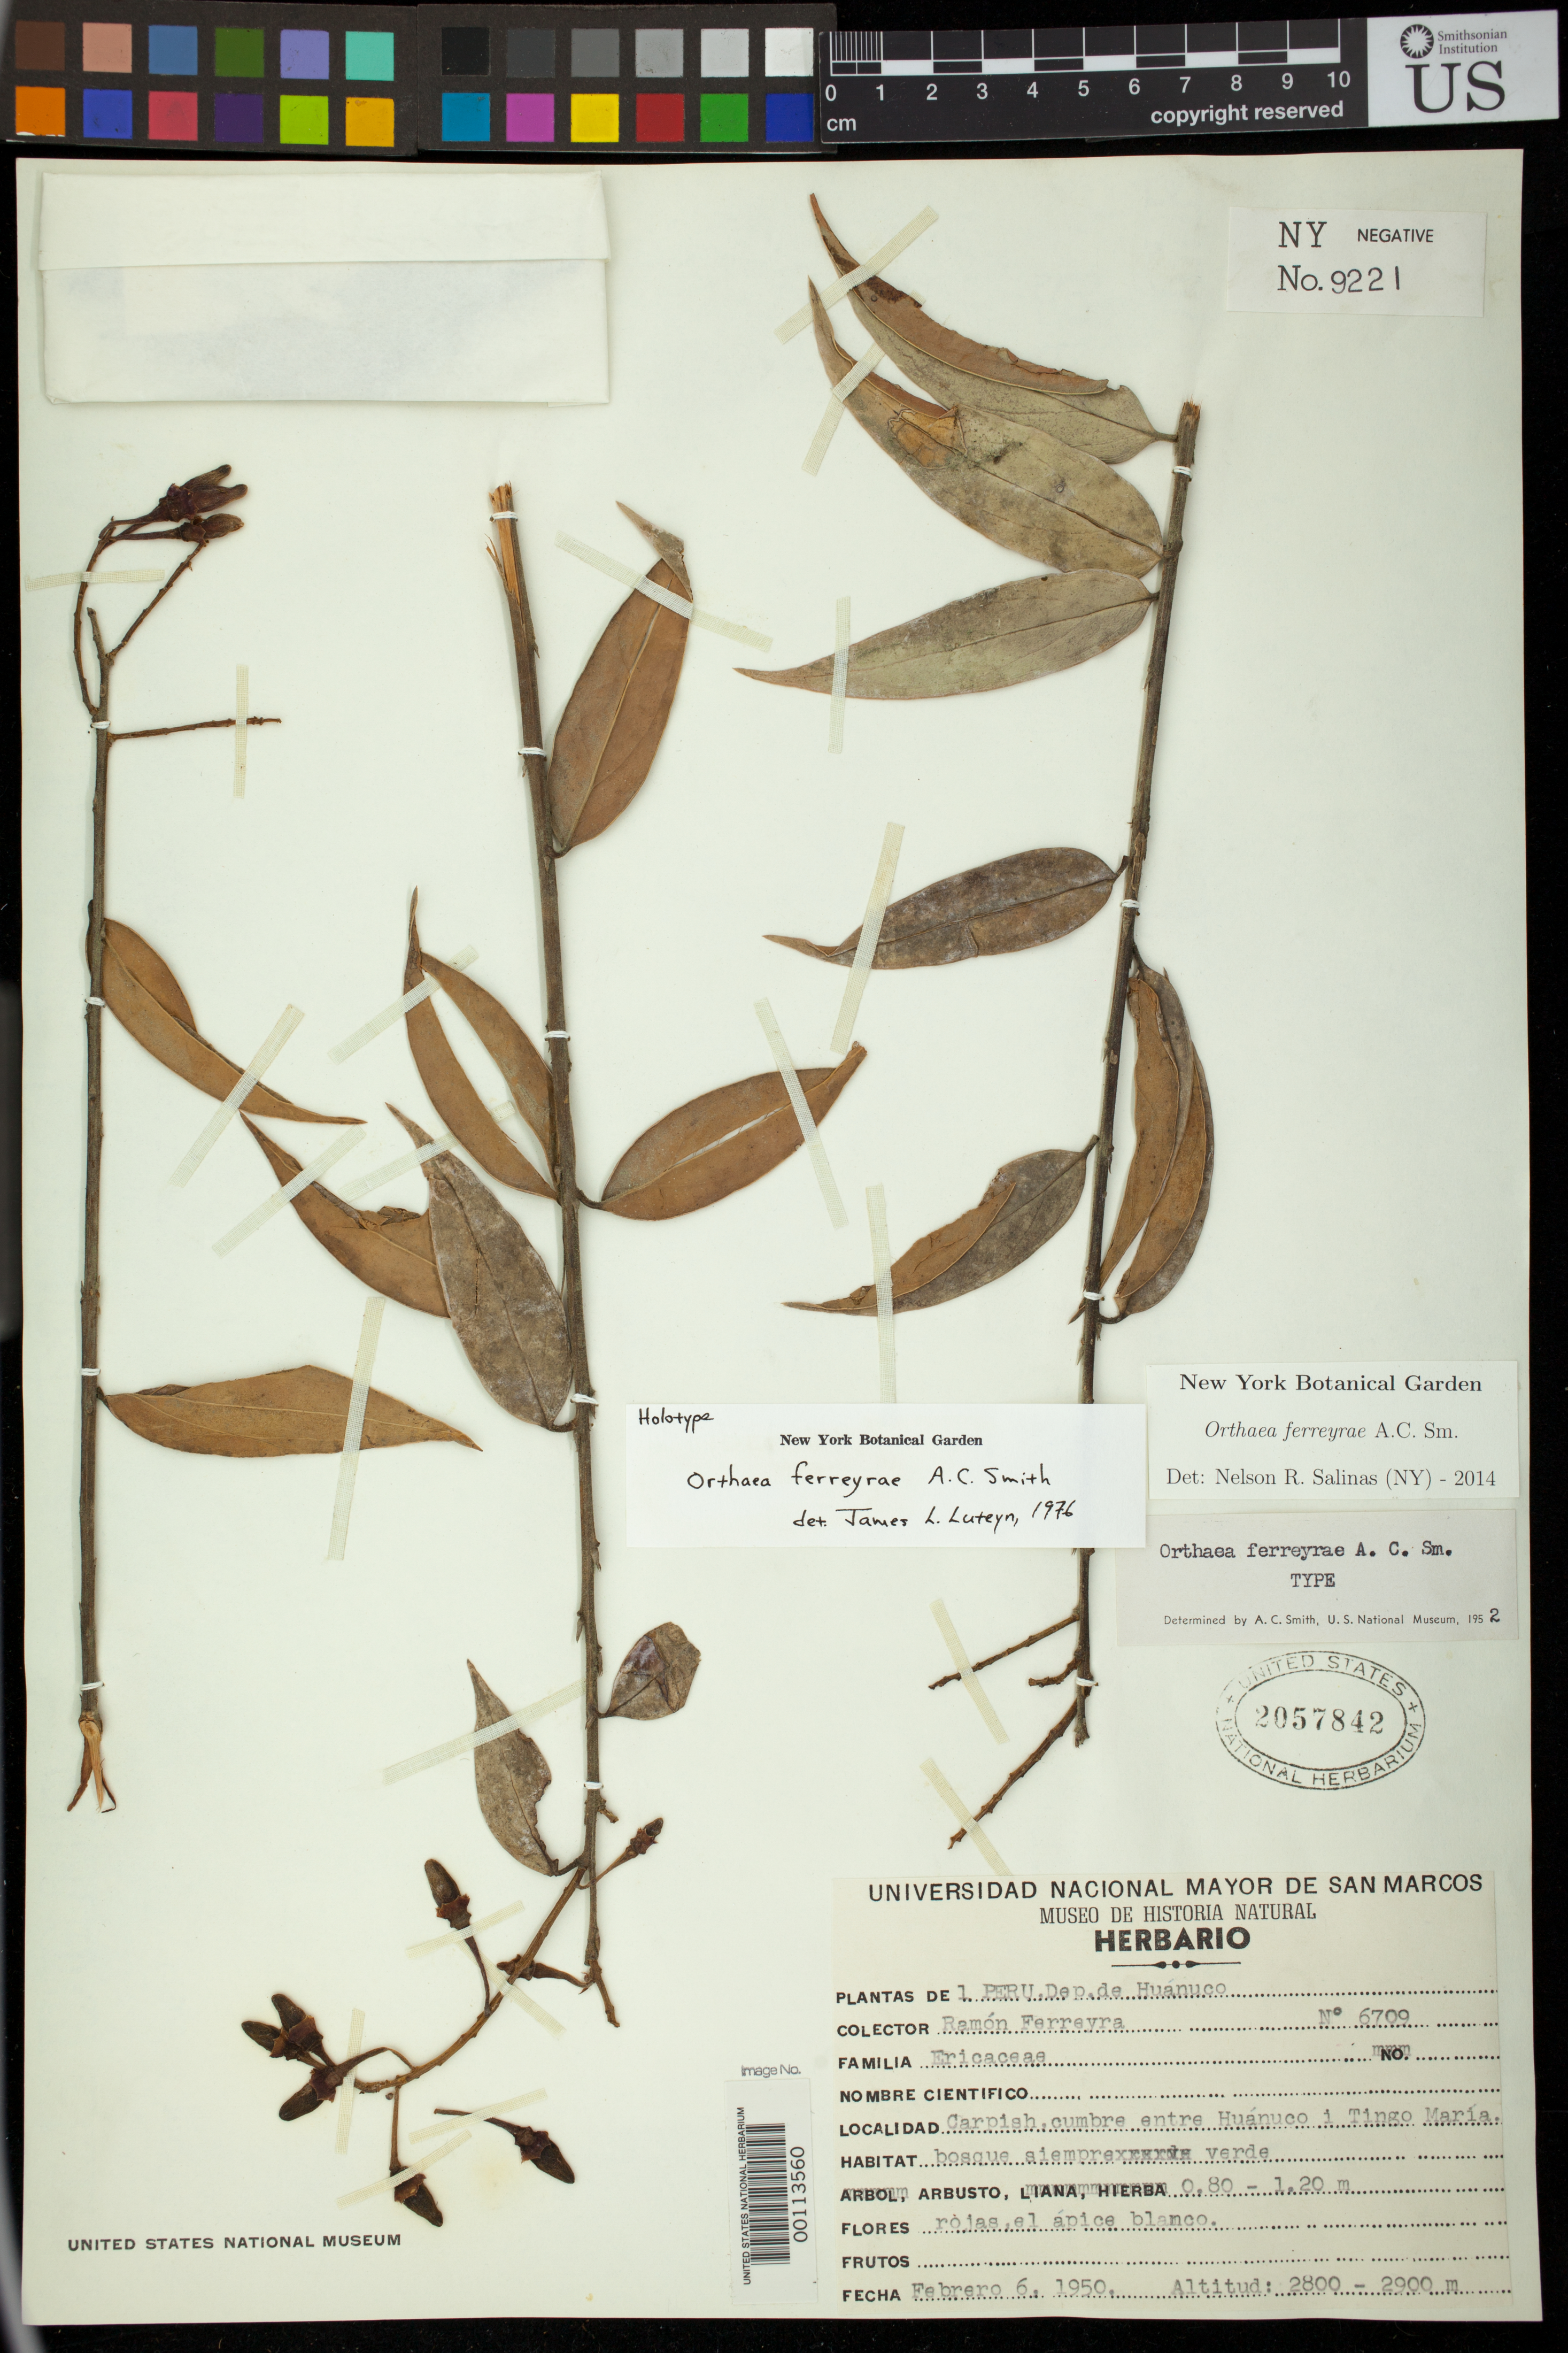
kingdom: Plantae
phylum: Tracheophyta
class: Magnoliopsida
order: Ericales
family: Ericaceae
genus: Orthaea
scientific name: Orthaea ferreyrae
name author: A.C. Sm.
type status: Holotype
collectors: R. A. Ferreyra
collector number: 6709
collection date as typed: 06 Feb 1950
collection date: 1950-02-06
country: Peru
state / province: Huánuco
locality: Carpish, crest between Huánuco and Tingo María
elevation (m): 2800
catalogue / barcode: US 2057842